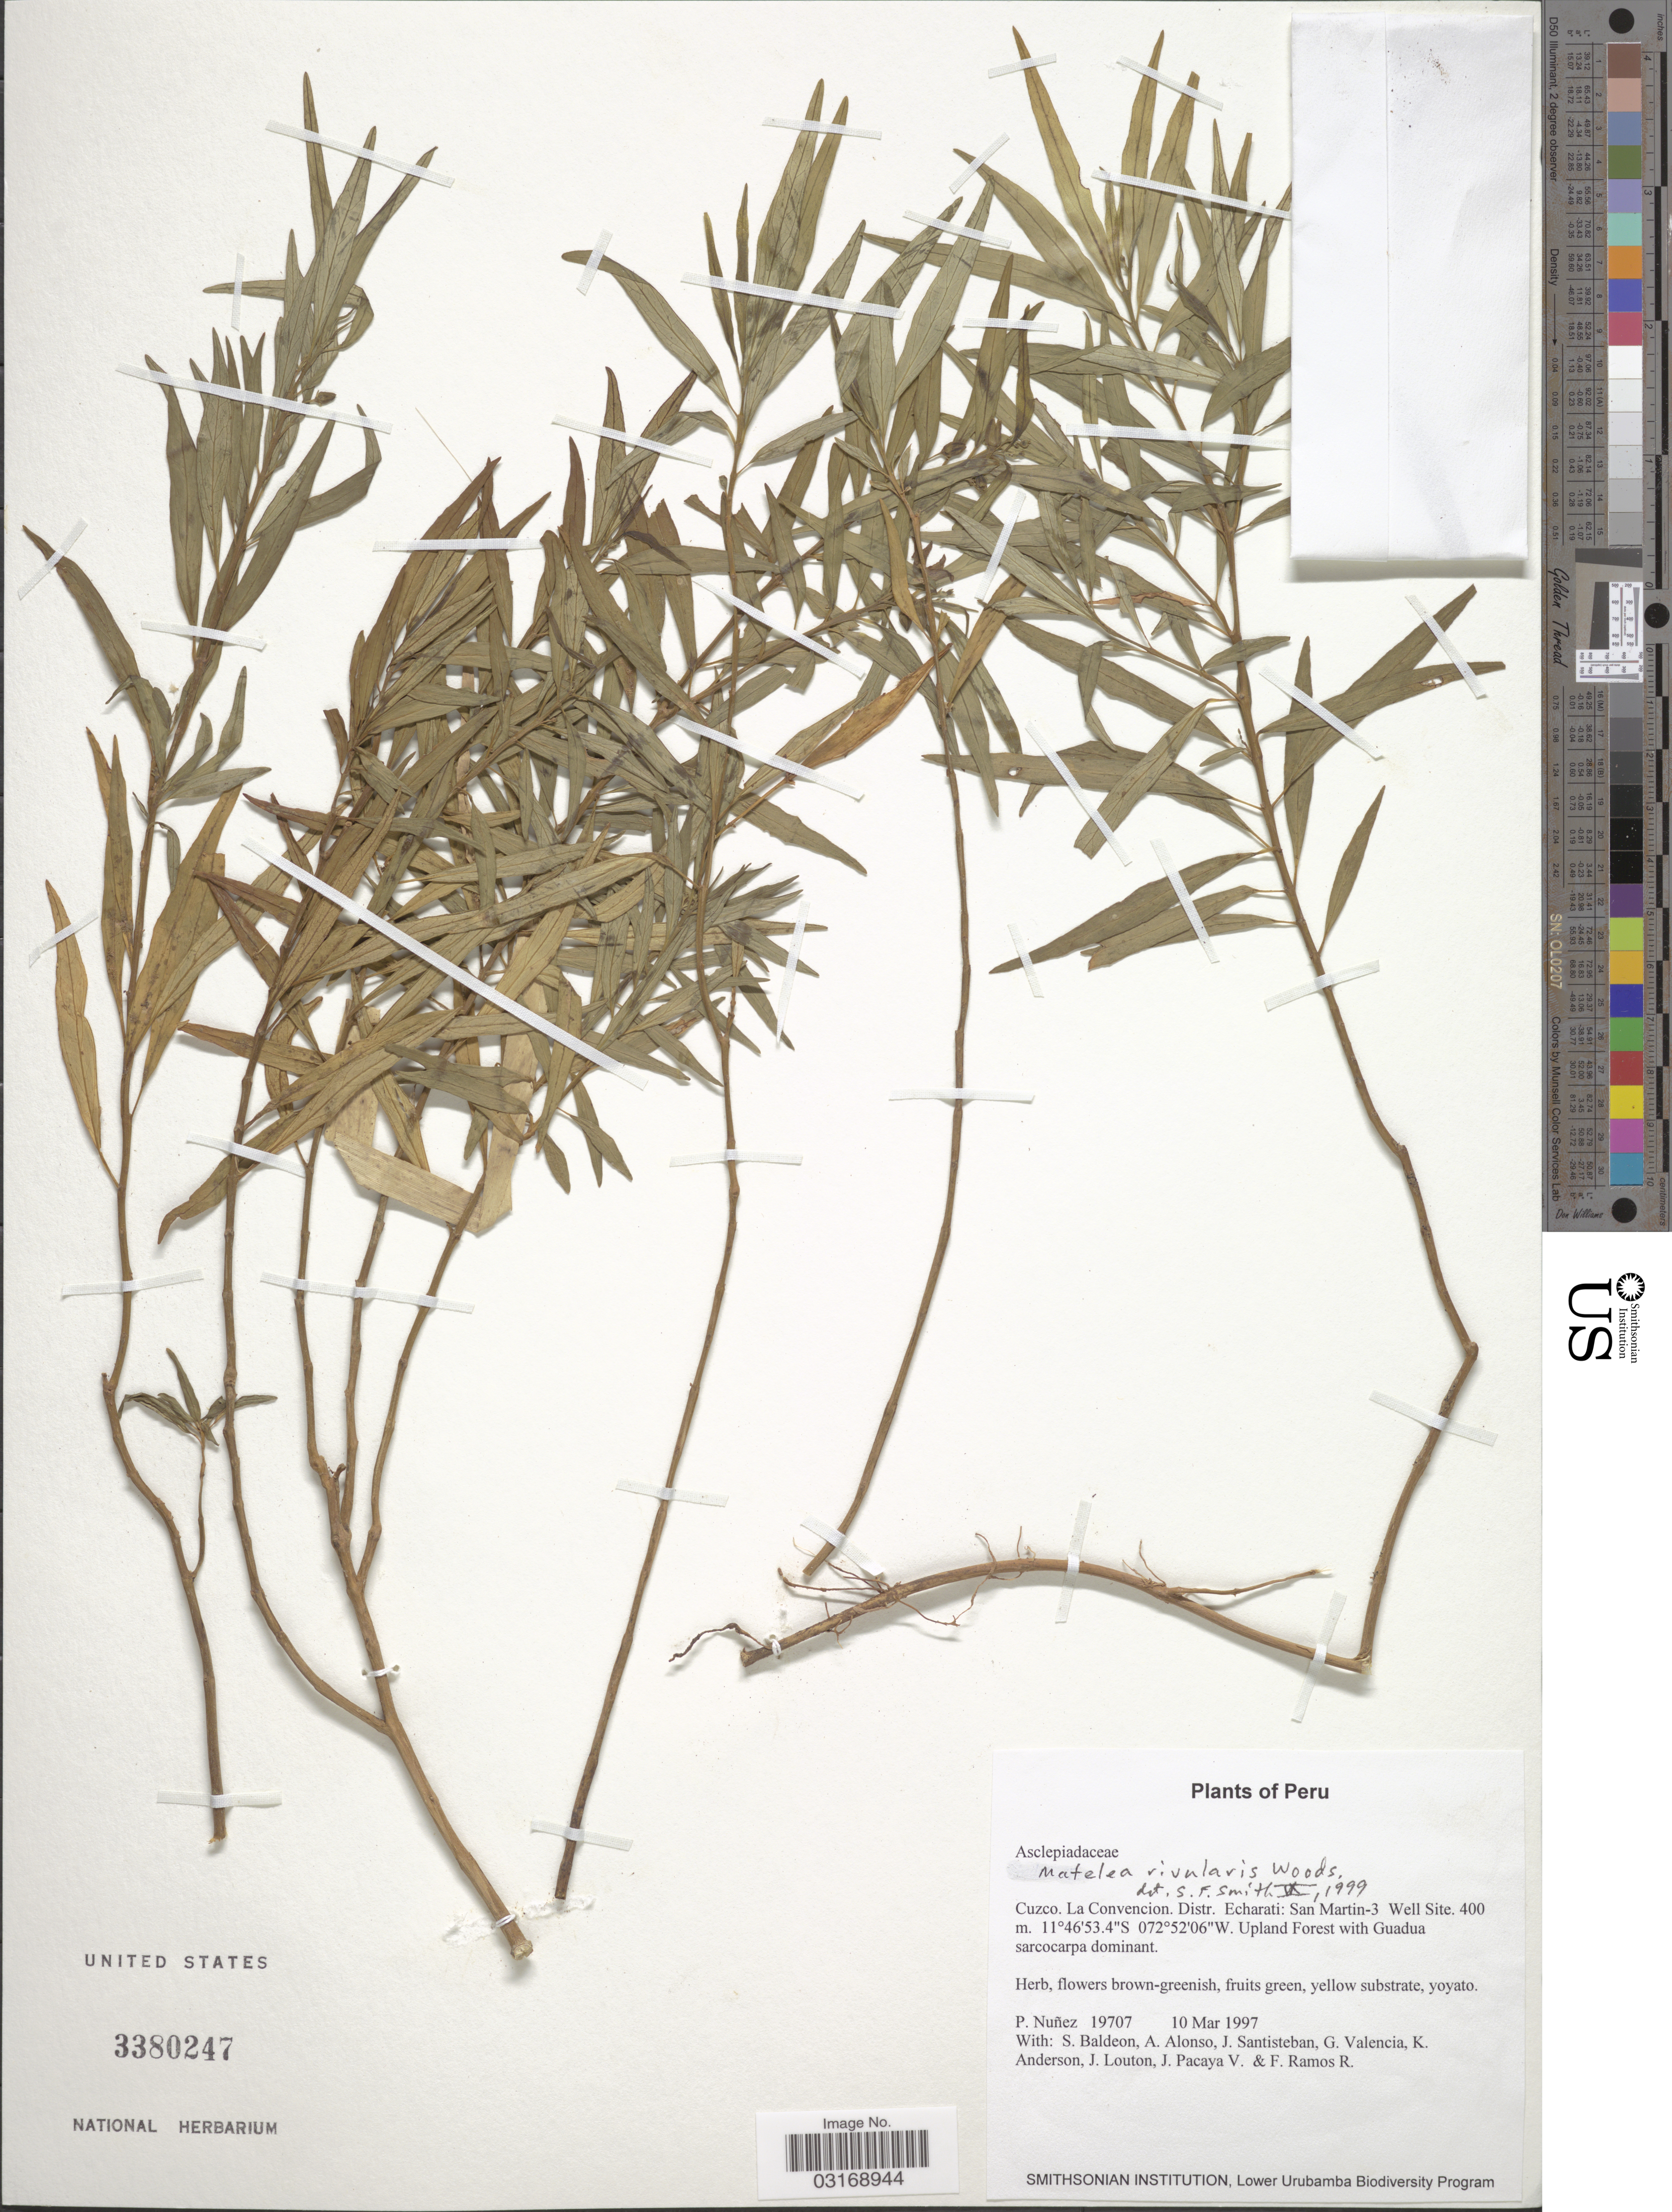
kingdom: Plantae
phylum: Tracheophyta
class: Magnoliopsida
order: Gentianales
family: Apocynaceae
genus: Matelea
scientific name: Matelea rivularis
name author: Woodson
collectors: P. Nuñez V., S. Baldeon, A. Alonso, J. Santisteban & et al.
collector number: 19707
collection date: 1997-03-10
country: Peru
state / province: Cusco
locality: Cuzco. La Convencion. Distr. Echarati: San Martin-3 Well Site.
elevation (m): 400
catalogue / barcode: US 3380247